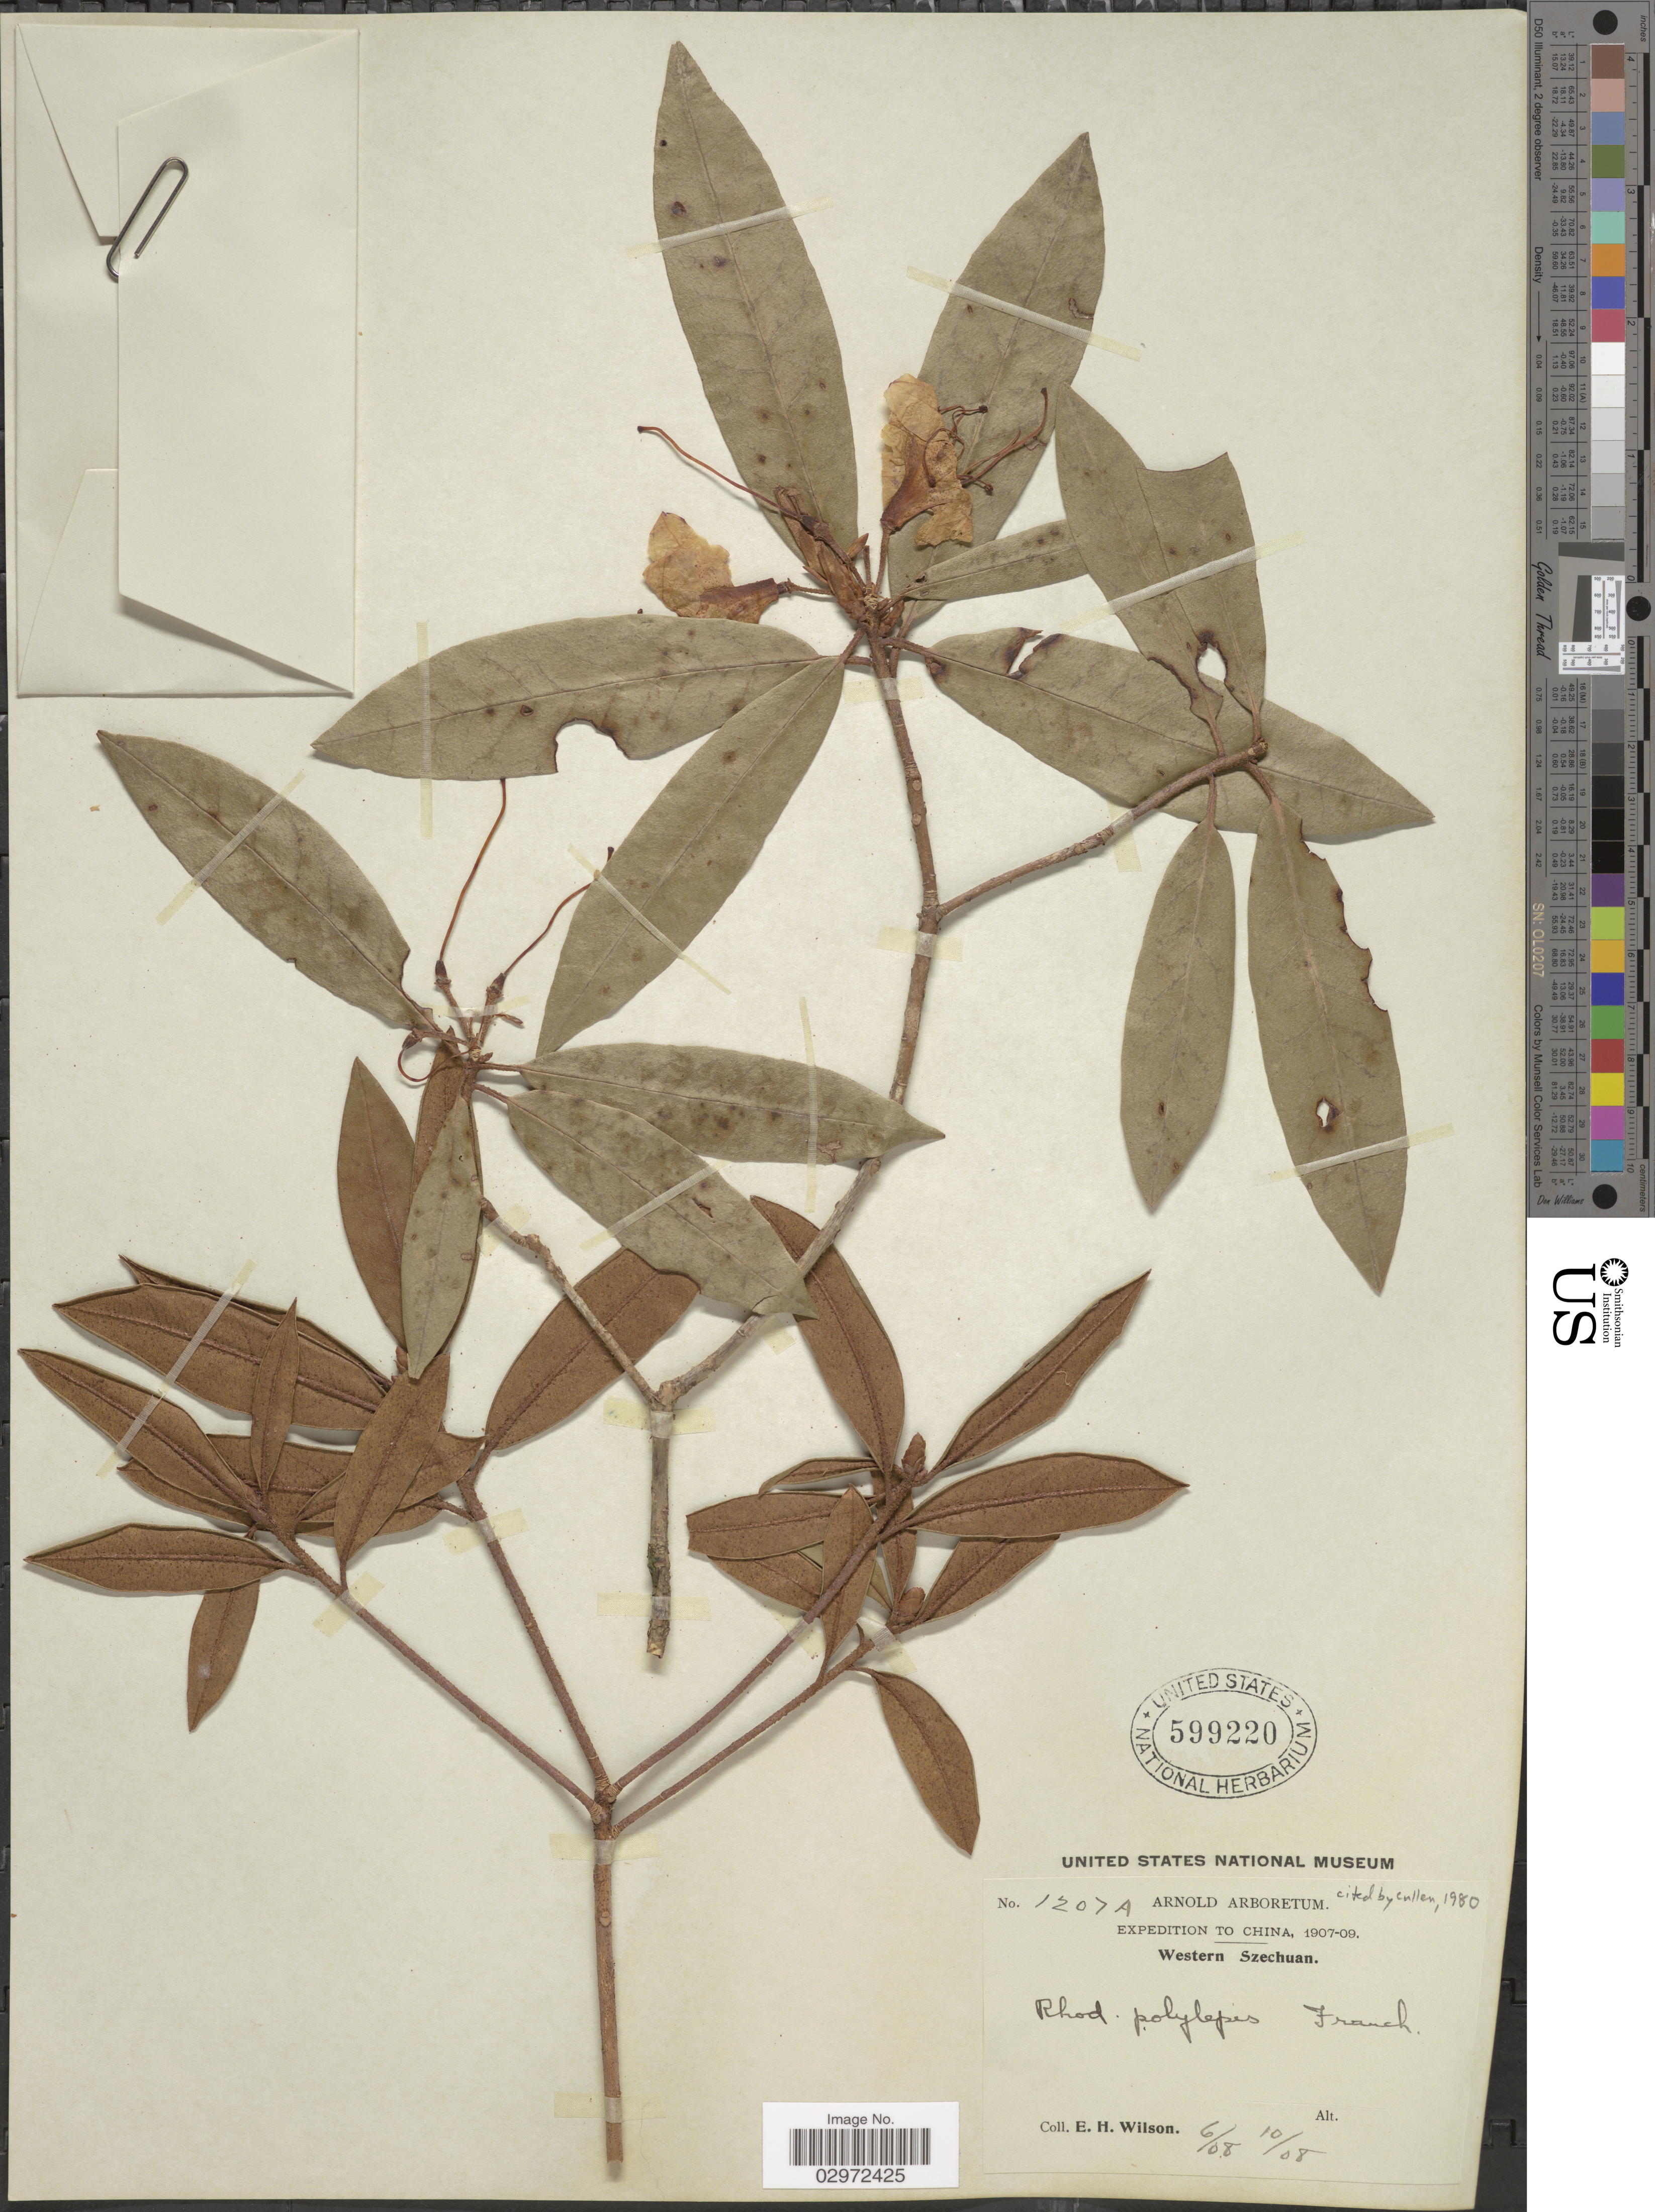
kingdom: Plantae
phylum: Tracheophyta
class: Magnoliopsida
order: Ericales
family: Ericaceae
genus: Rhododendron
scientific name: Rhododendron polylepis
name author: Franch.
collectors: E. Wilson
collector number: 1207A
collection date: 1908-06/1908-10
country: China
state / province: Sichuan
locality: Western Szechuan.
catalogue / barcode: US 599220